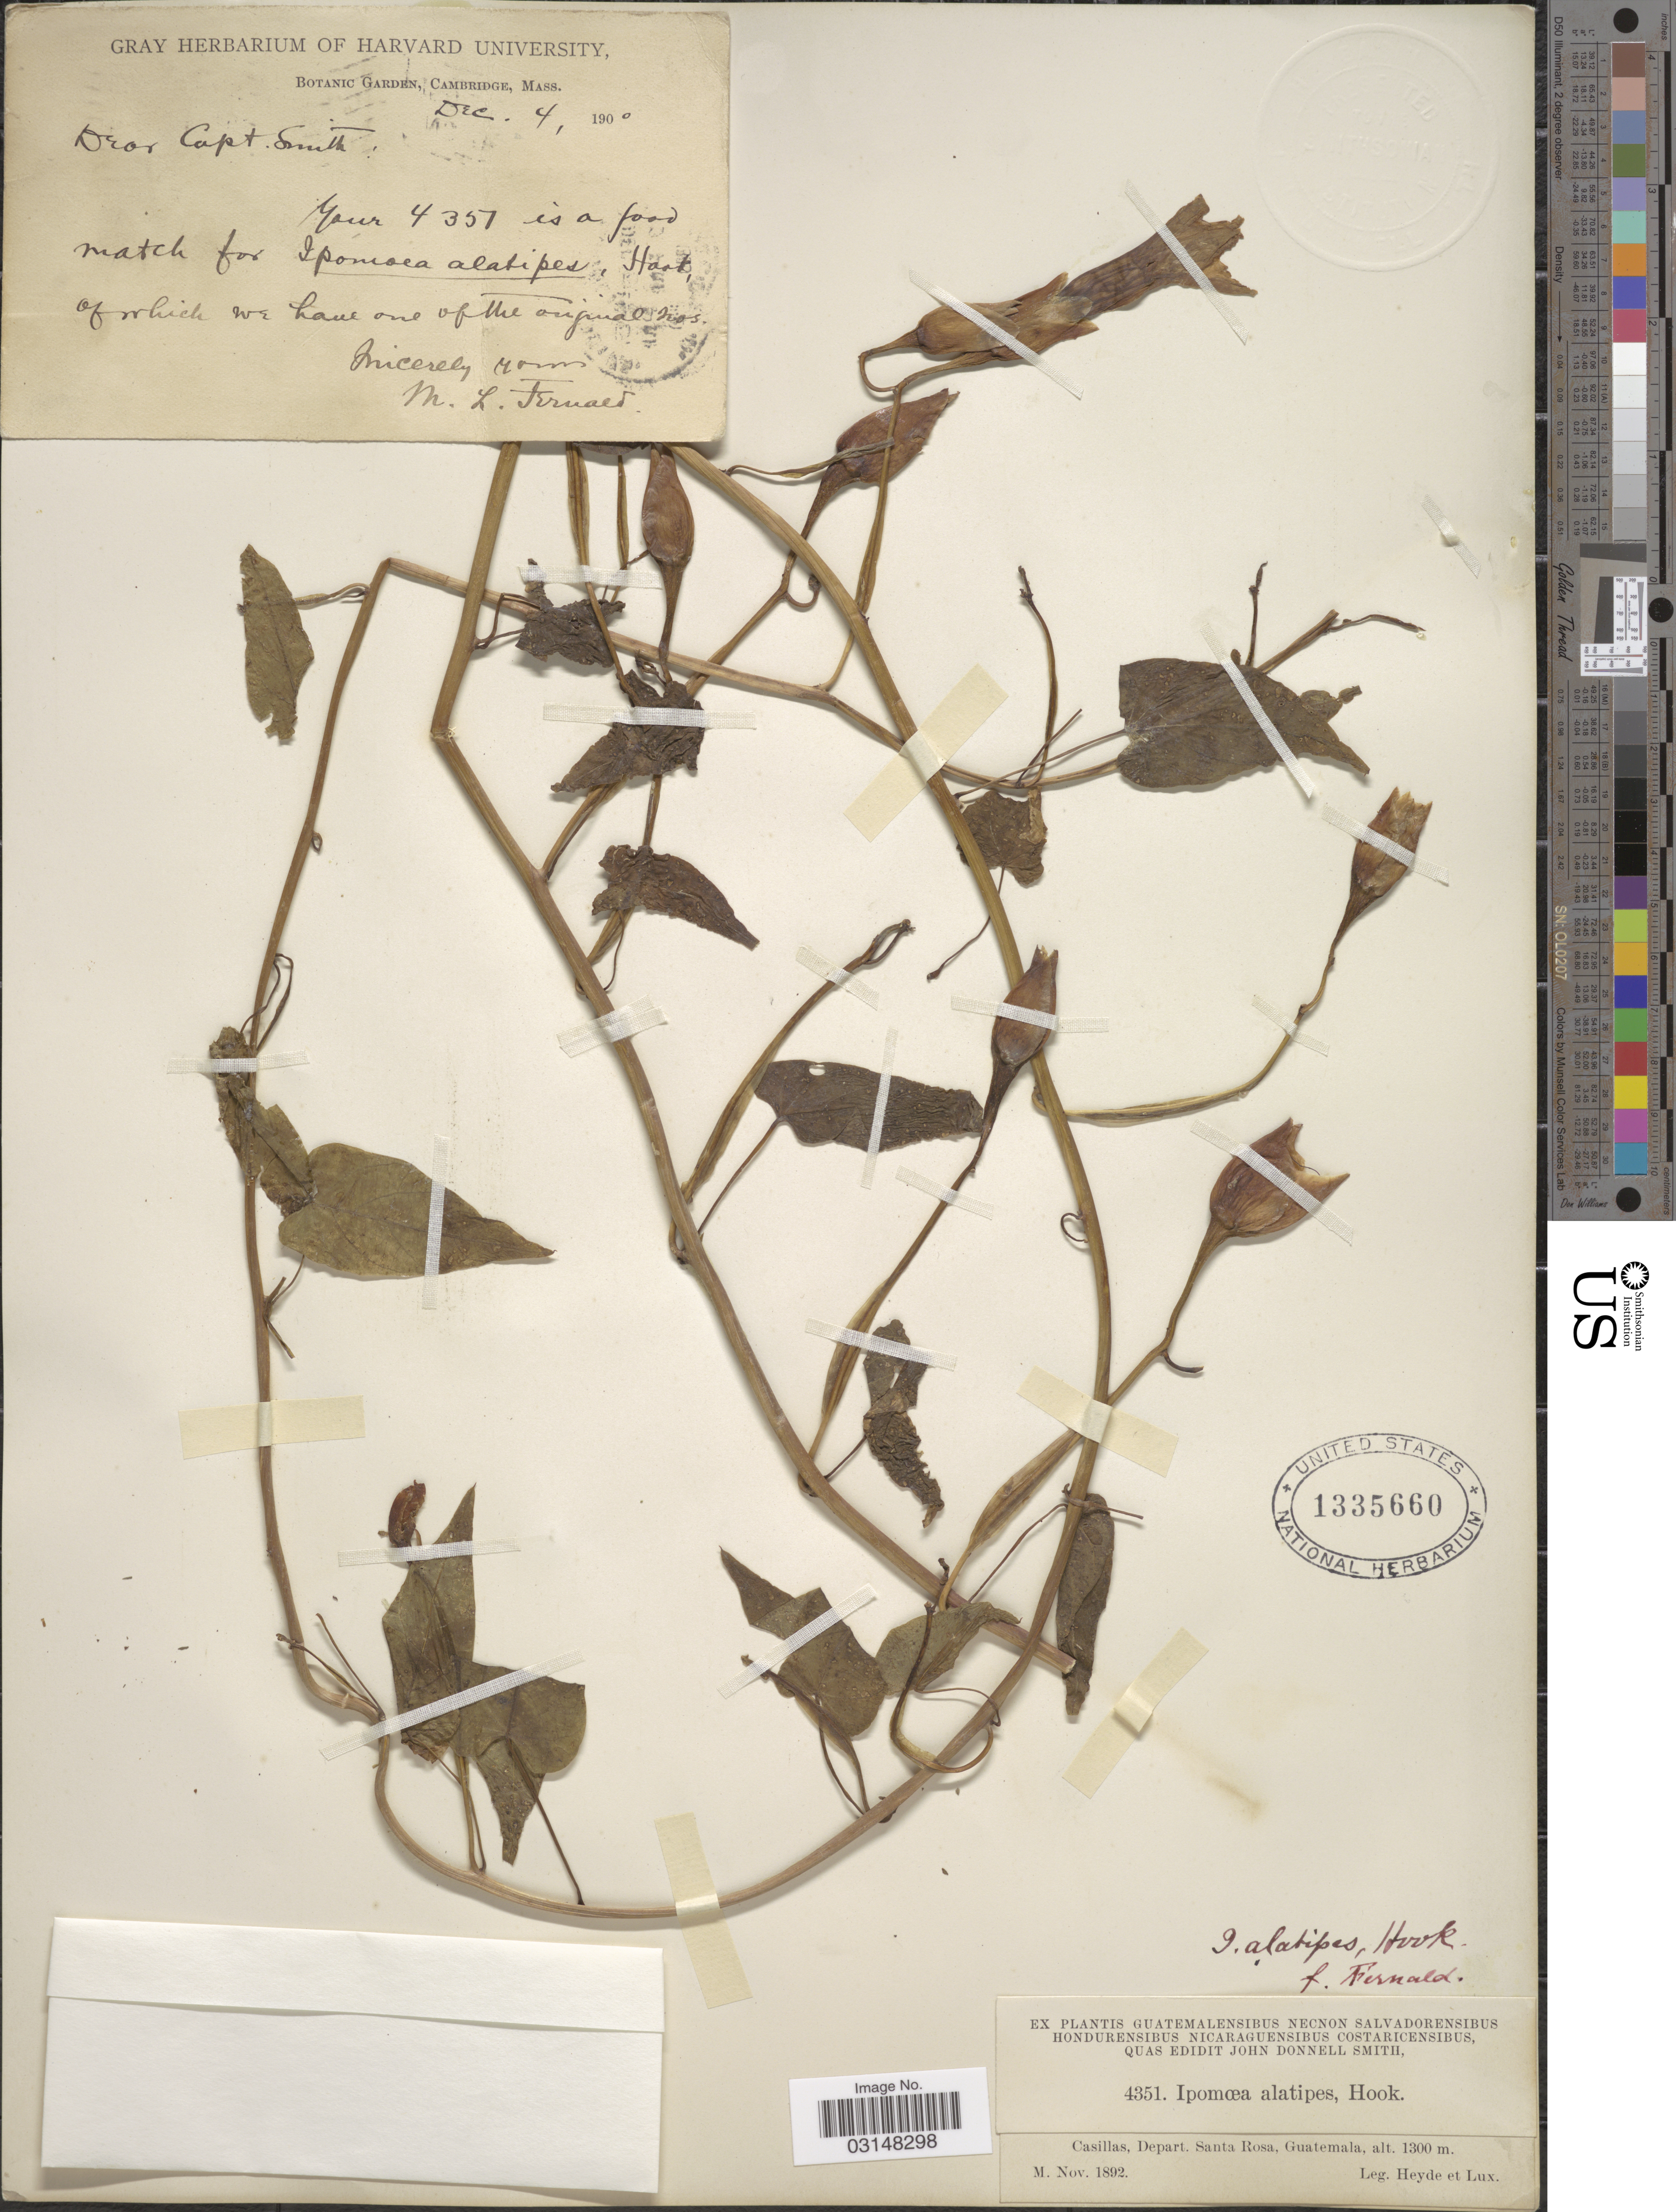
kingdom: Plantae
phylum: Tracheophyta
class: Magnoliopsida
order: Solanales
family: Convolvulaceae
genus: Operculina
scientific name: Operculina pteripes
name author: (G. Don) O'Donell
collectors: Heyde & Lux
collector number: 4351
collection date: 1892-11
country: Guatemala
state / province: Santa Rosa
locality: Casillas, Depart. Santa Rosa.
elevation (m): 1300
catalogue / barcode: US 1335660